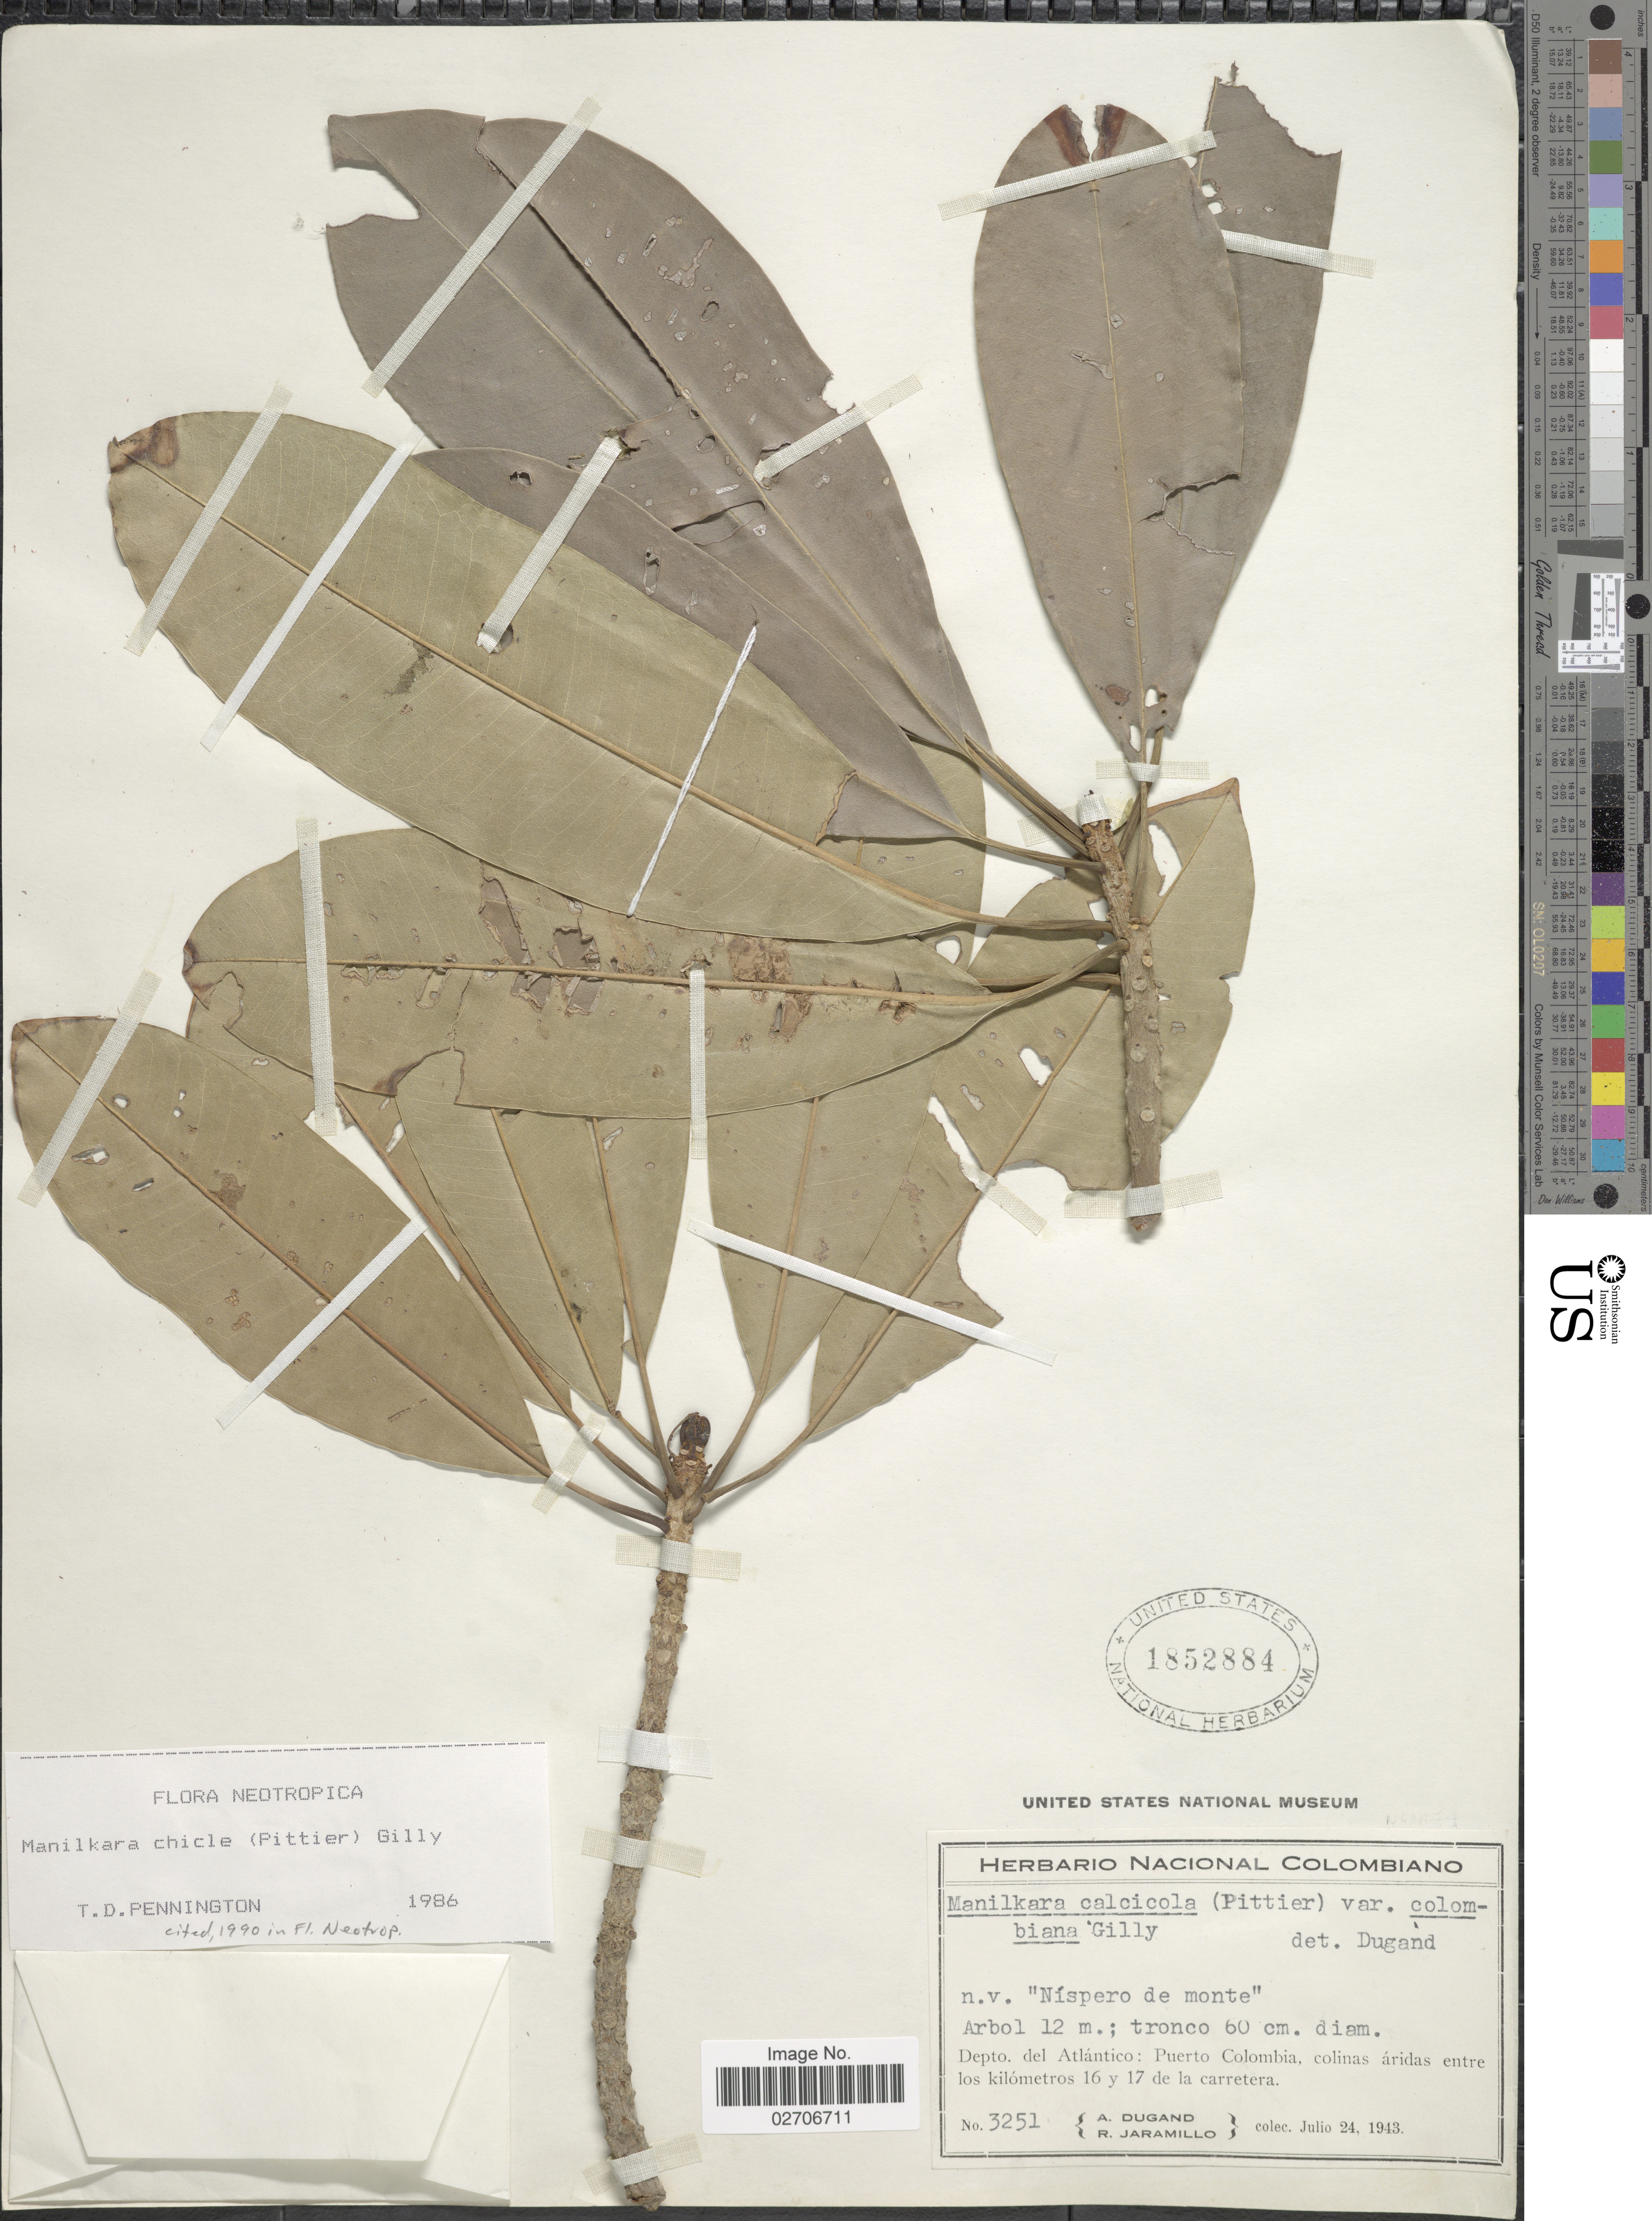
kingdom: Plantae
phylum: Tracheophyta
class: Magnoliopsida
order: Ericales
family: Sapotaceae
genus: Manilkara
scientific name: Manilkara chicle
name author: (Pittier) Gilly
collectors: A. Dugand & R. Jaramillo M.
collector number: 3251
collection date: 1943-07-24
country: Colombia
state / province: Atlántico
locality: Depto. del Atlantico Puerto Colombia, colinas aridas entre los kilometros 16 y 17 de la carretera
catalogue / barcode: US 1852884